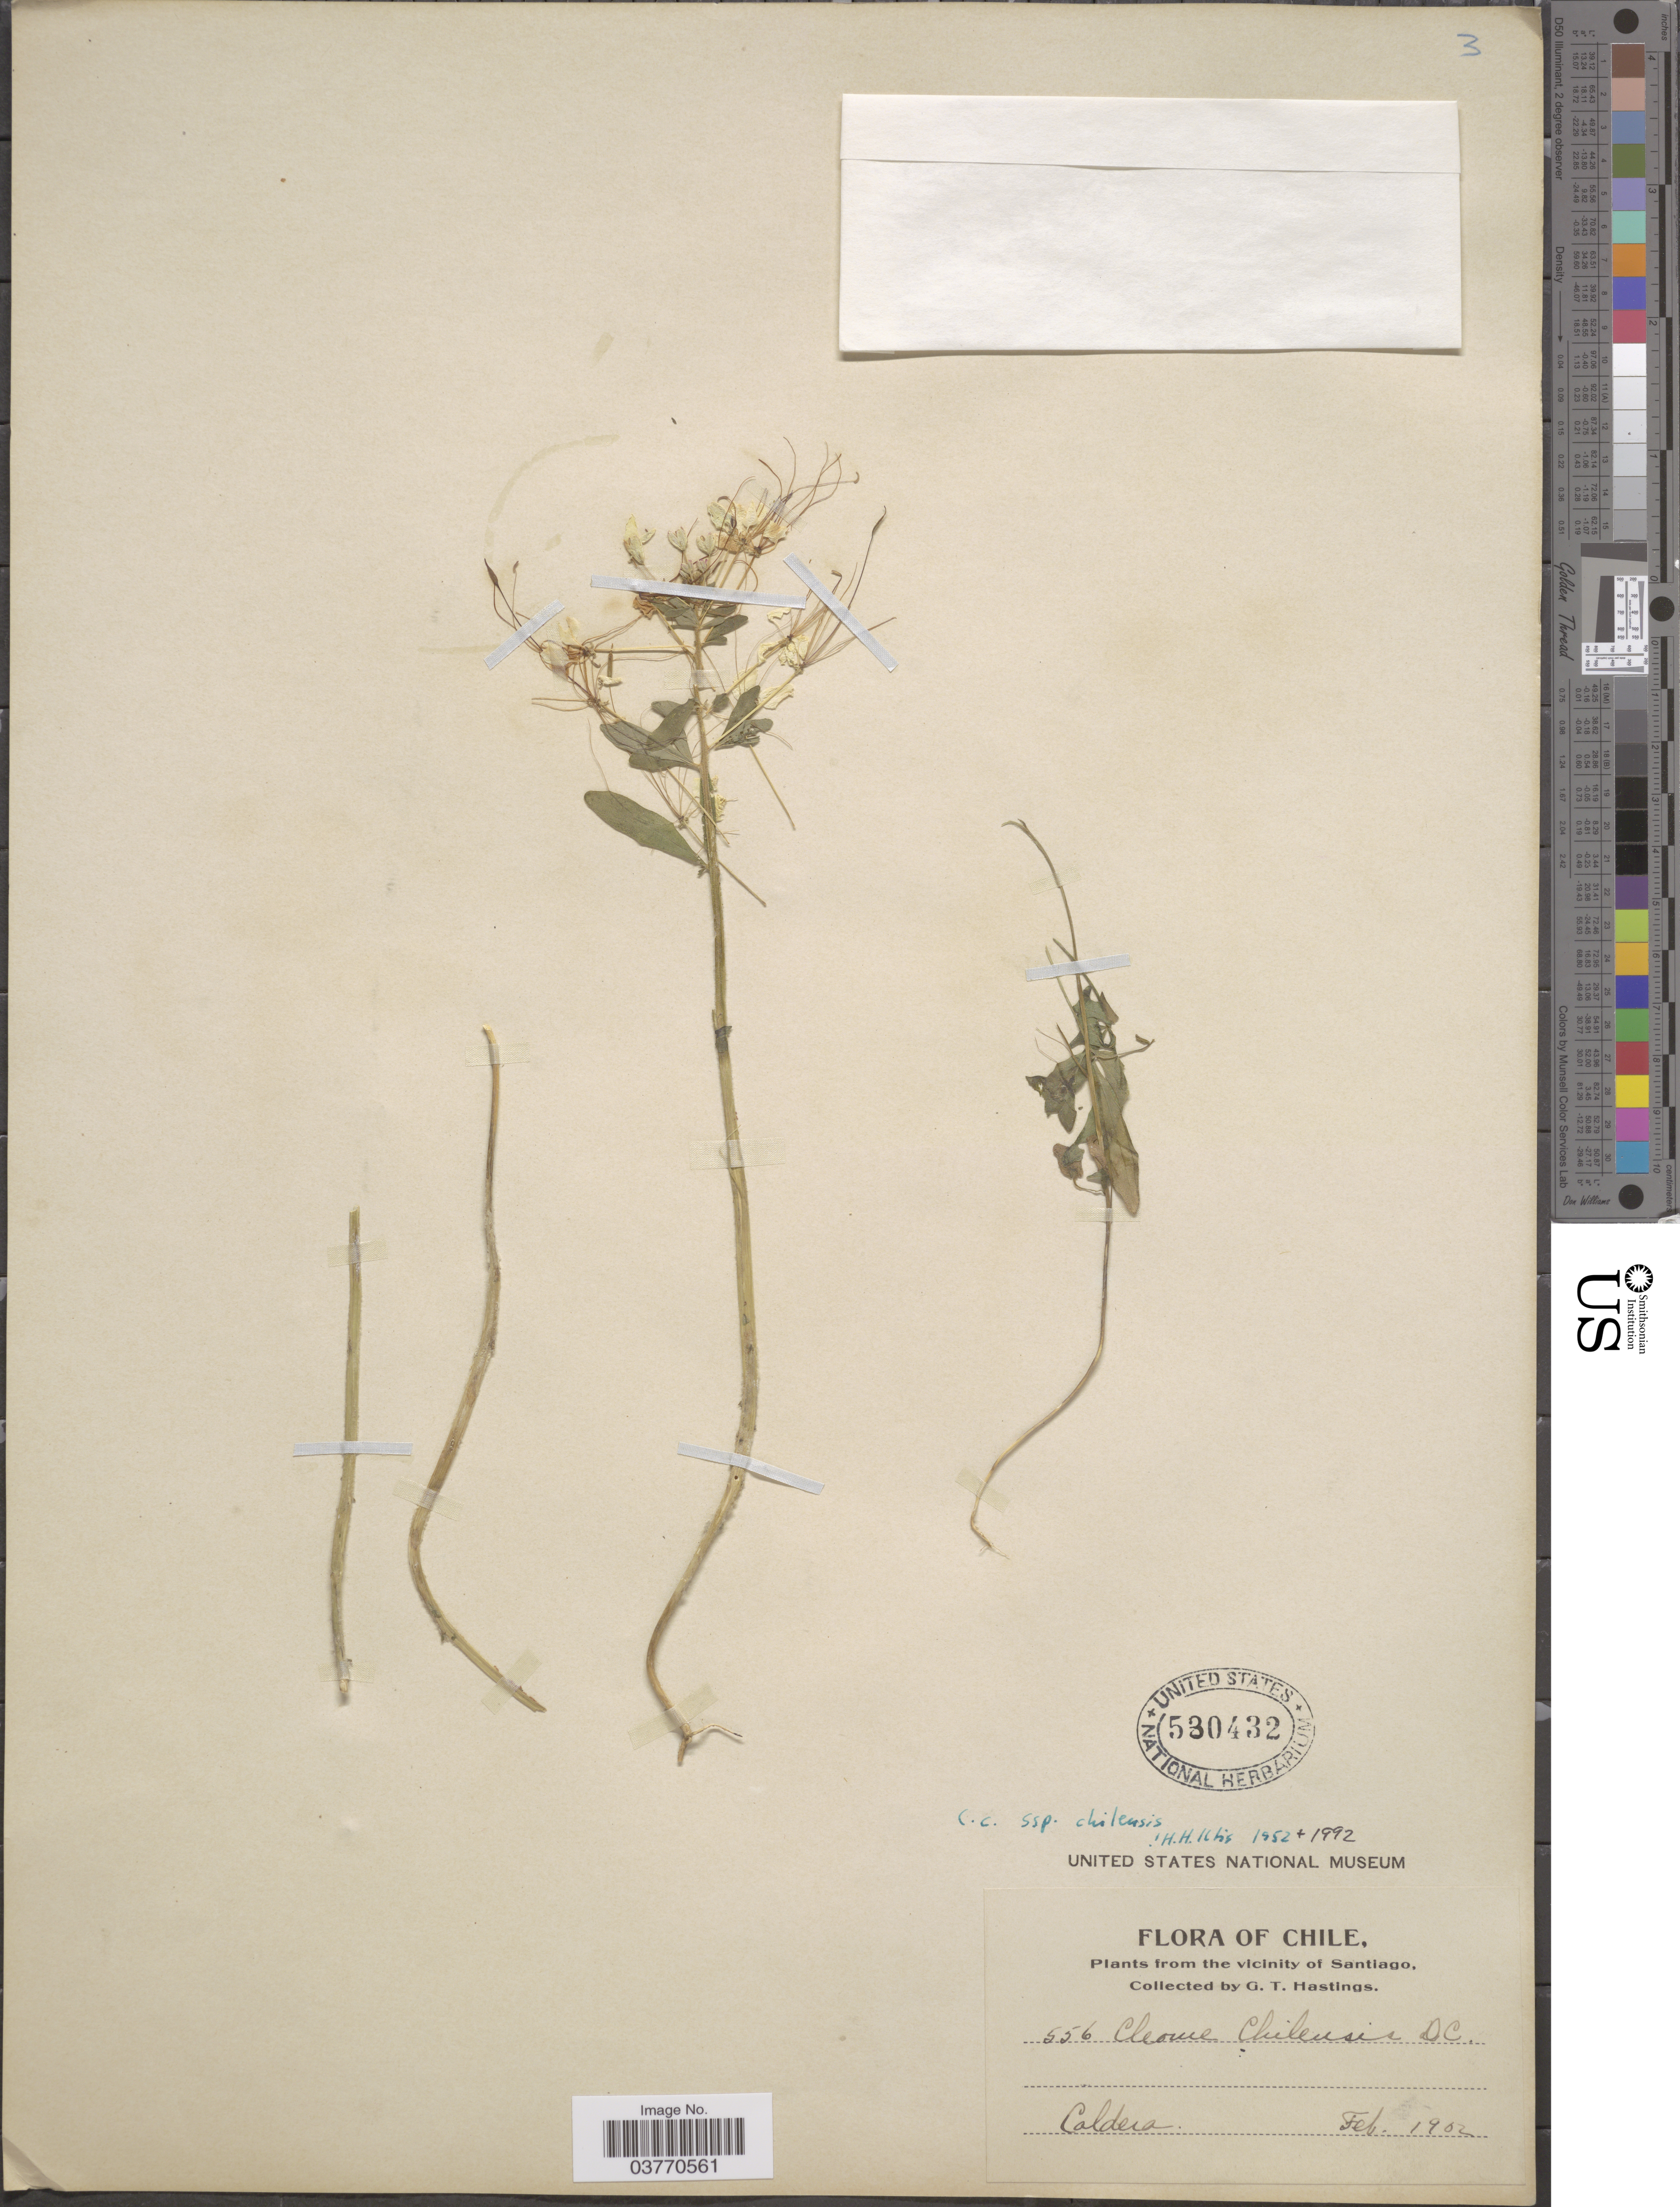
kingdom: Plantae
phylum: Tracheophyta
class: Magnoliopsida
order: Brassicales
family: Cleomaceae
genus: Andinocleome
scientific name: Andinocleome chilensis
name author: (DC.) Iltis ex E.M. McGinty & Roalson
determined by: Strong, M. T., (US), Smithsonian Institution - National Museum of Natural History (UNITED STATES)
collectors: G. Hastings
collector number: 556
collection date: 1902-02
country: Chile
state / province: Región Metropolitana (RM)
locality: Vicinity of Santiago. Caldera.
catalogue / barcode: US 530432